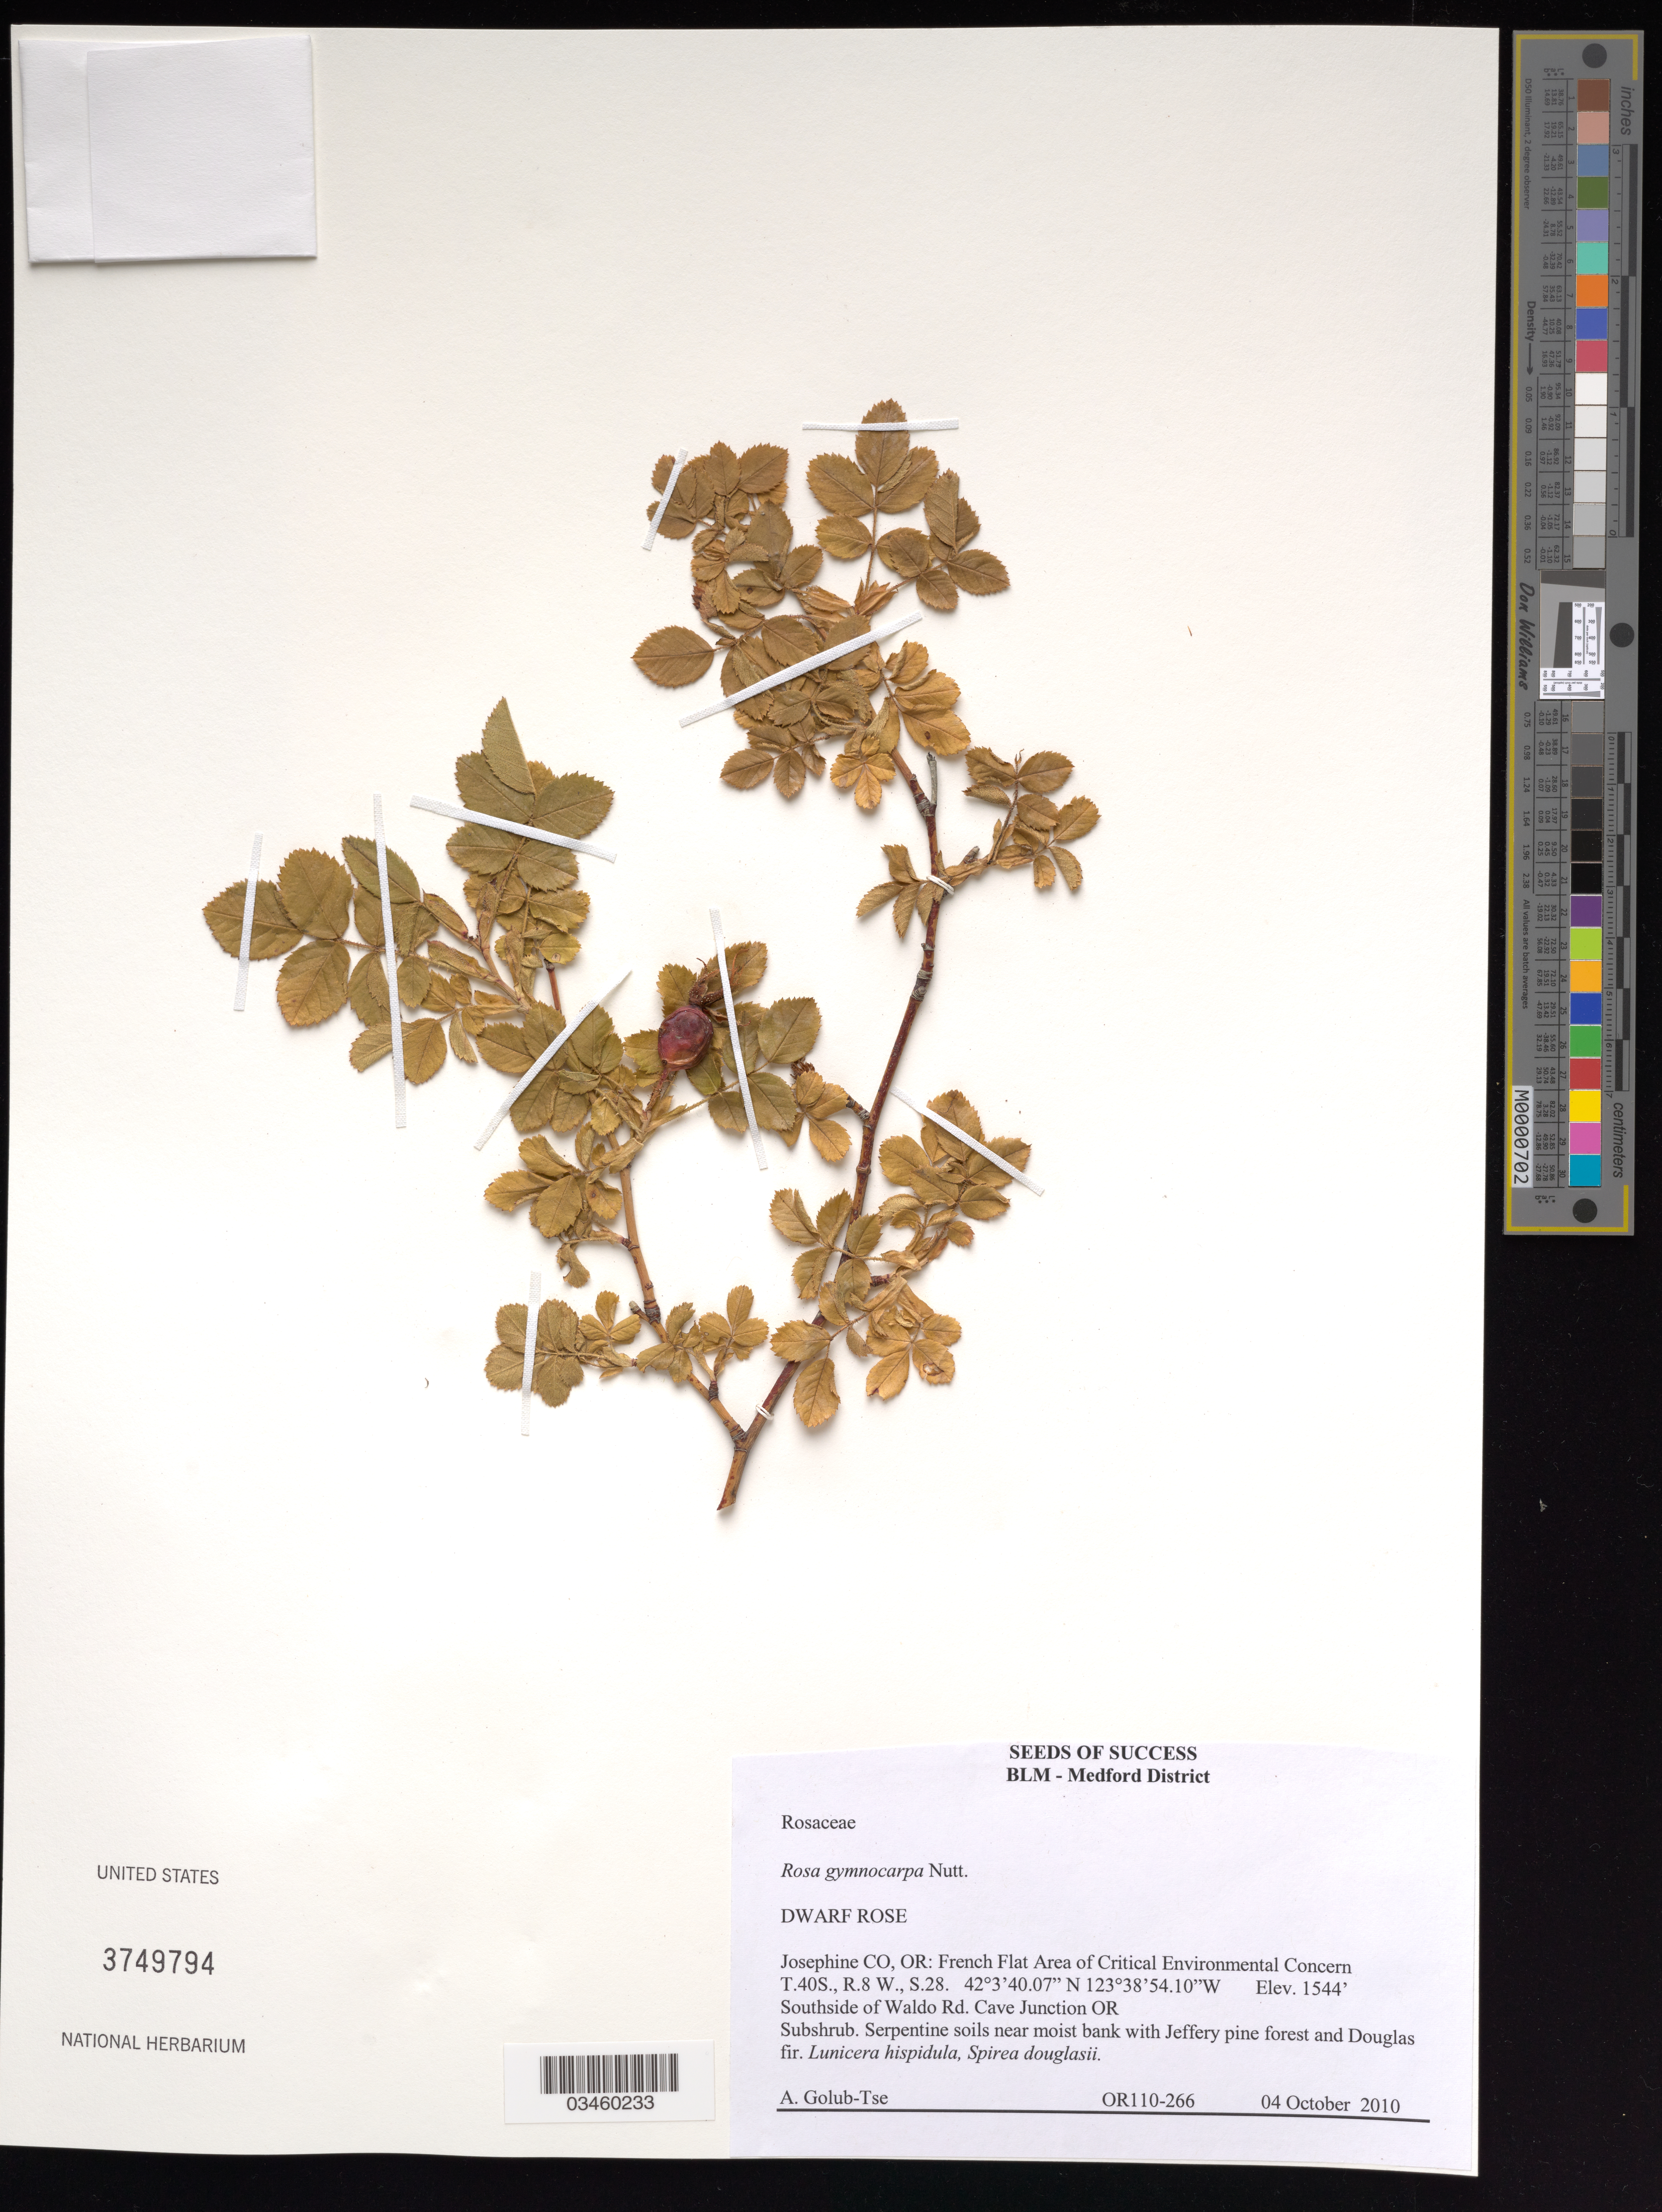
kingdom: Plantae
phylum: Tracheophyta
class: Magnoliopsida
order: Rosales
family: Rosaceae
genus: Rosa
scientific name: Rosa gymnocarpa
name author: Nutt.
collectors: A. Golub-Tse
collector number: OR110-266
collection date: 2010-10-04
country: United States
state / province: Oregon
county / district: Josephine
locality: French Flat Area of Critical Environmental Concern. South side of Waldo Rd. Cave Jct OR.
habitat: Subshrub. Serpentine soils near moist bank with Jeffery pine forest and Douglas fir.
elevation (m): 471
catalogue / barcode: US 3749794